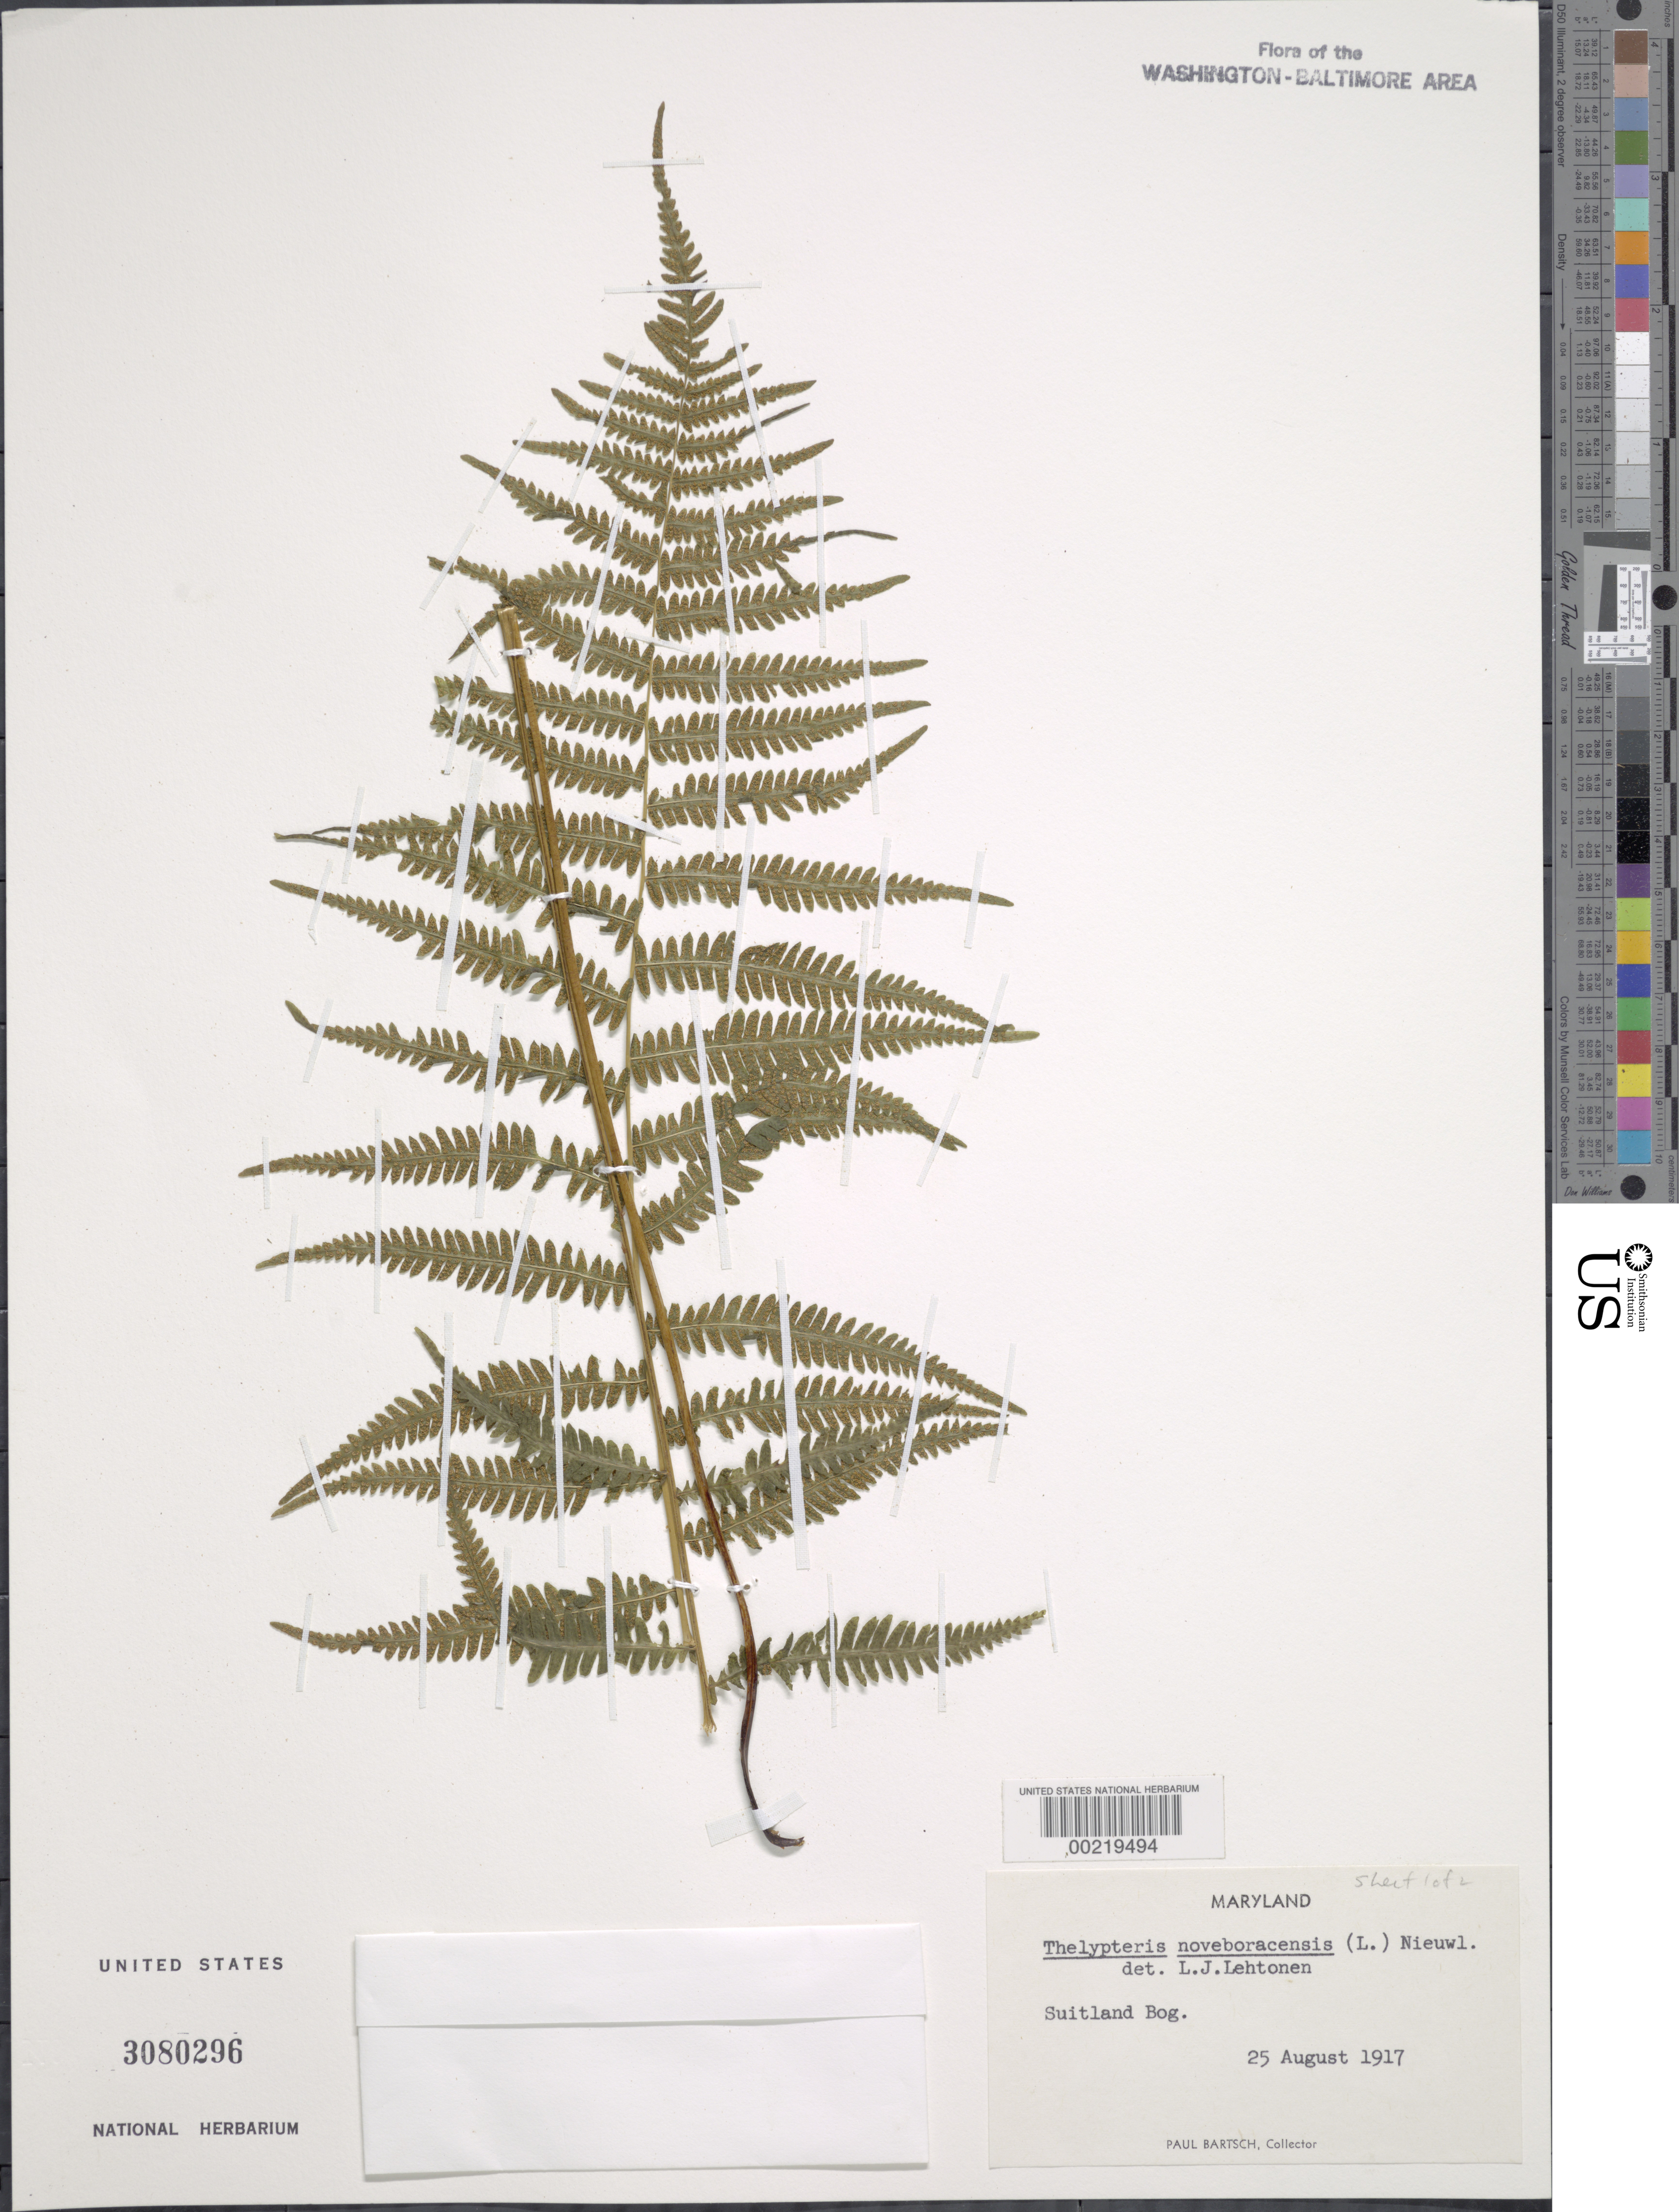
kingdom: Plantae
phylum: Tracheophyta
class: Polypodiopsida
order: Polypodiales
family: Thelypteridaceae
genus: Parathelypteris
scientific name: Parathelypteris noveboracensis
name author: (L.) Ching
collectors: P. Bartsch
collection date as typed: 25 Aug 1917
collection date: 1917-08-25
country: United States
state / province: Maryland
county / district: Prince George's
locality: Suitland Bog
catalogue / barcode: US 3080296